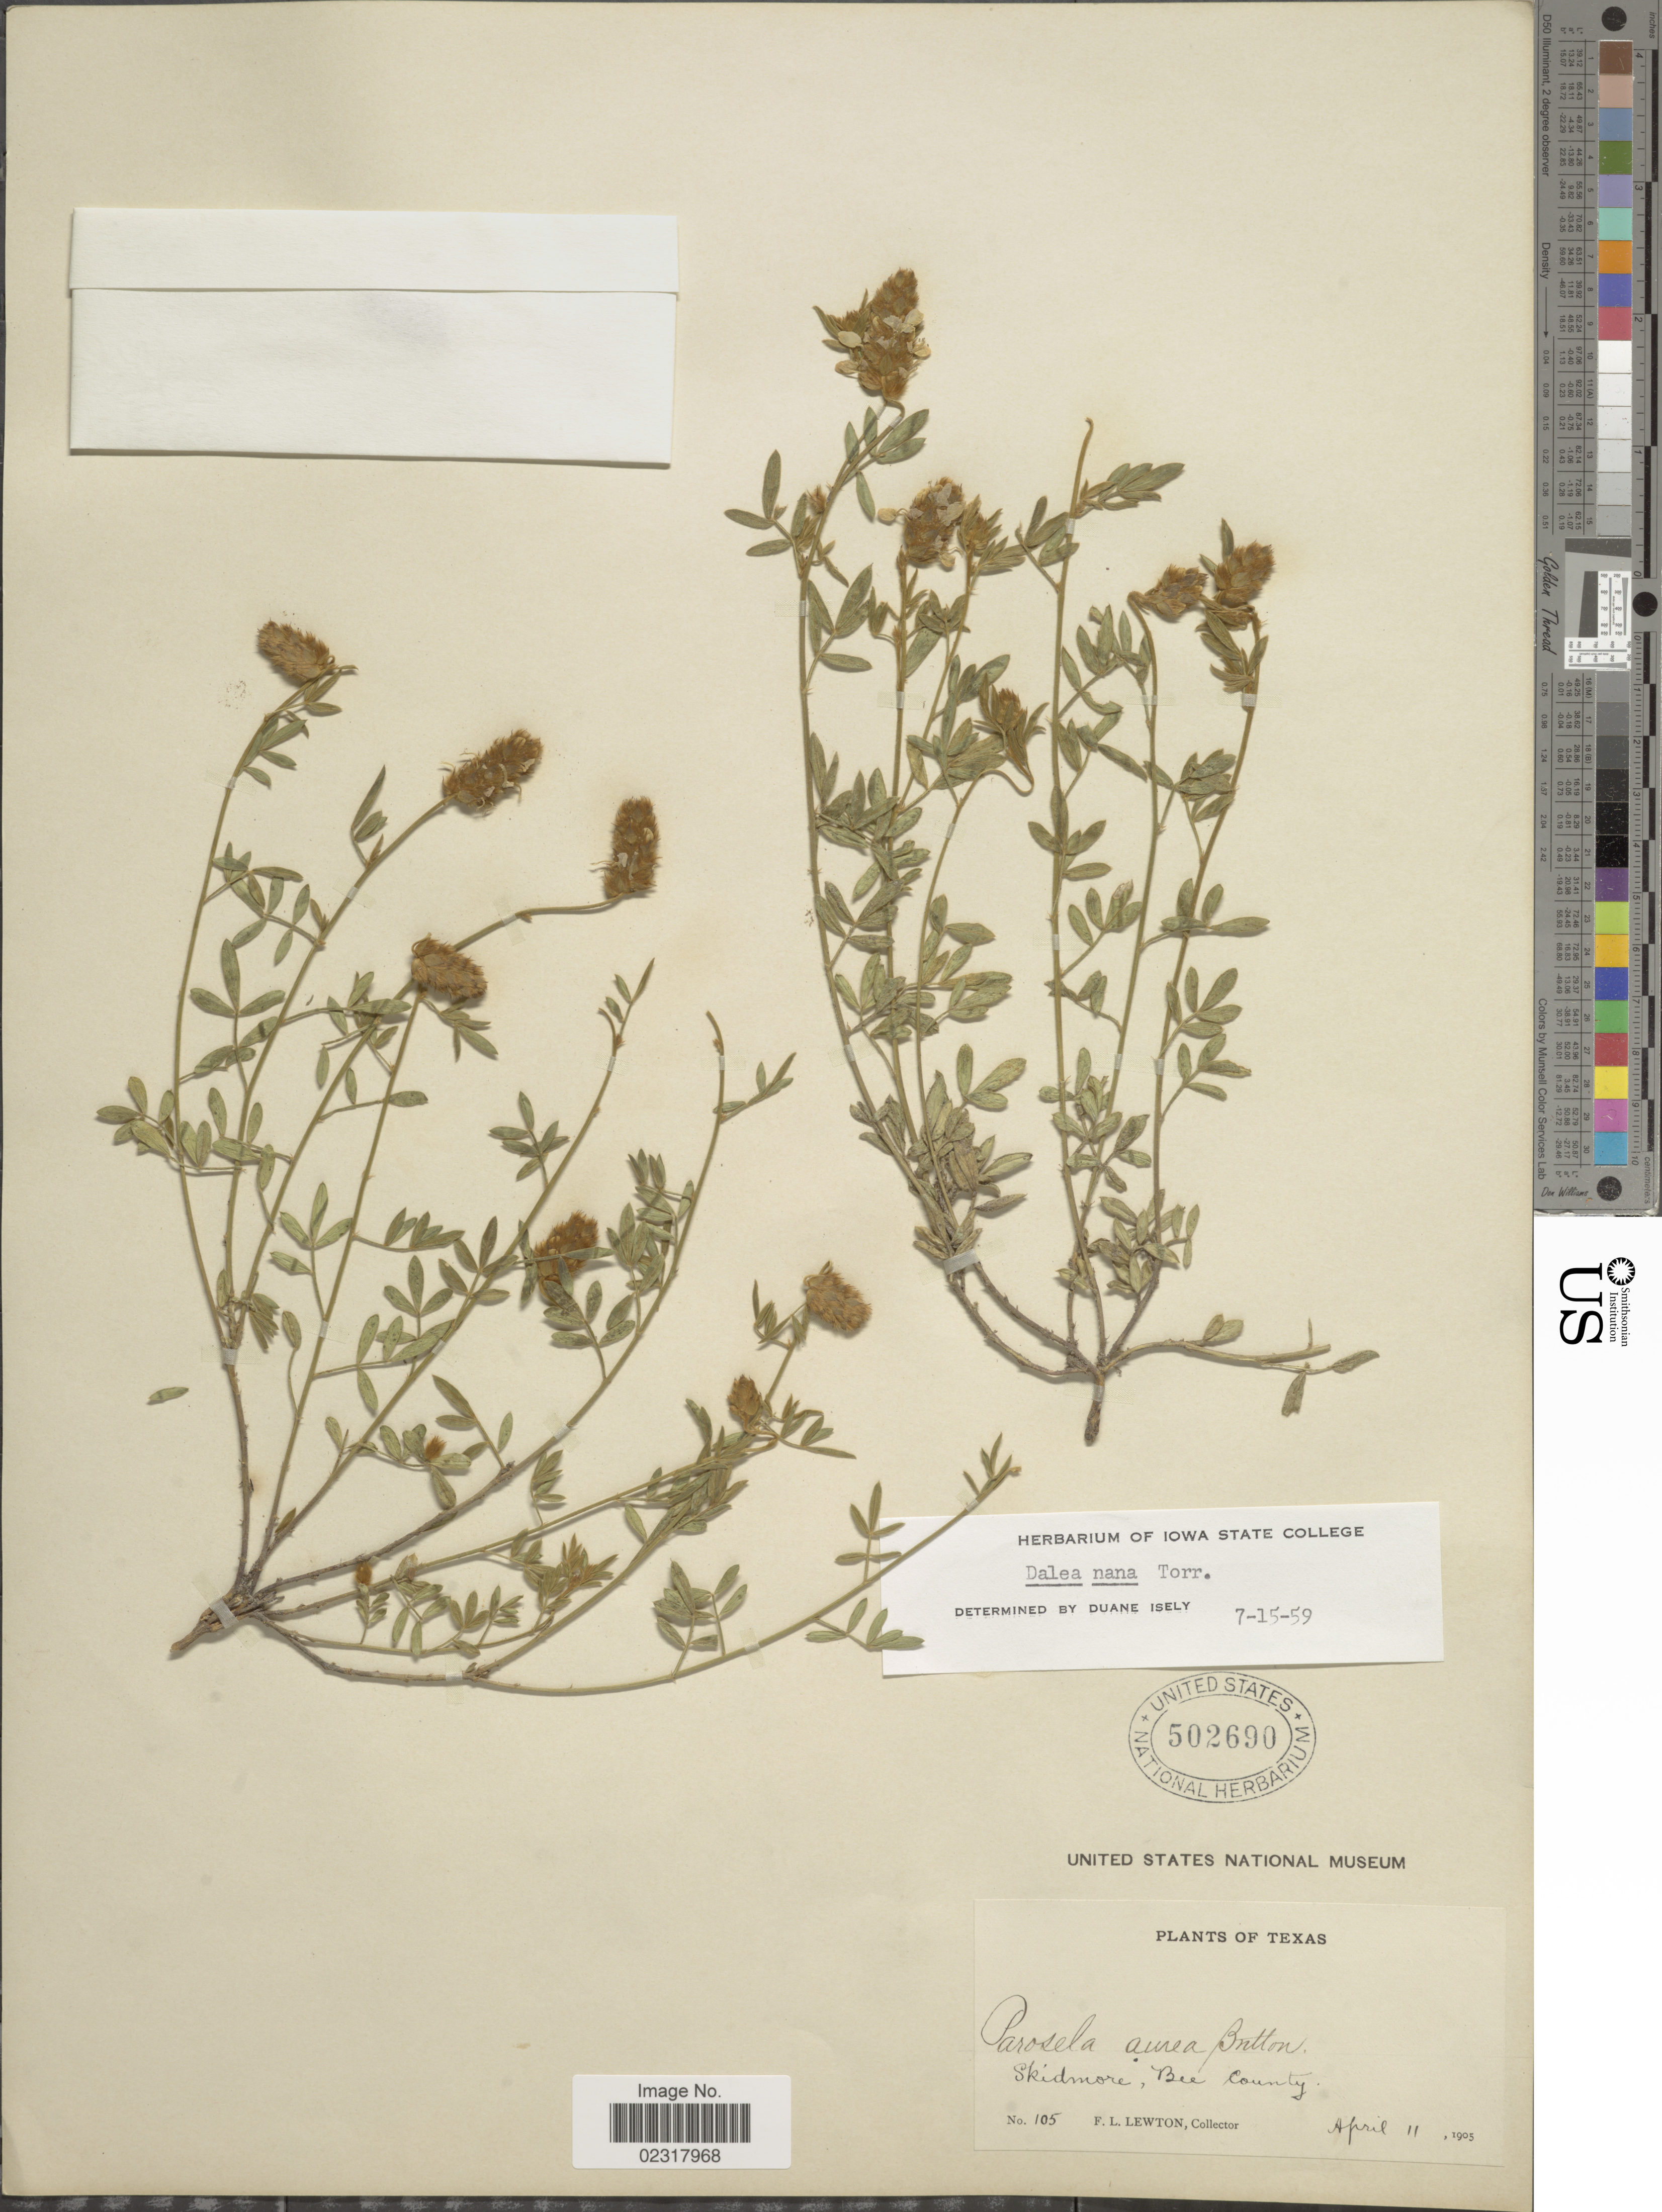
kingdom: Plantae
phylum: Tracheophyta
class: Magnoliopsida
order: Fabales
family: Fabaceae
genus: Dalea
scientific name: Dalea nana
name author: Torr. & A. Gray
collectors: F. L. Lewton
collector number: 105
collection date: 1905-04-11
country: United States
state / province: Texas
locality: Skidmore, Bee County.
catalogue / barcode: US 502690